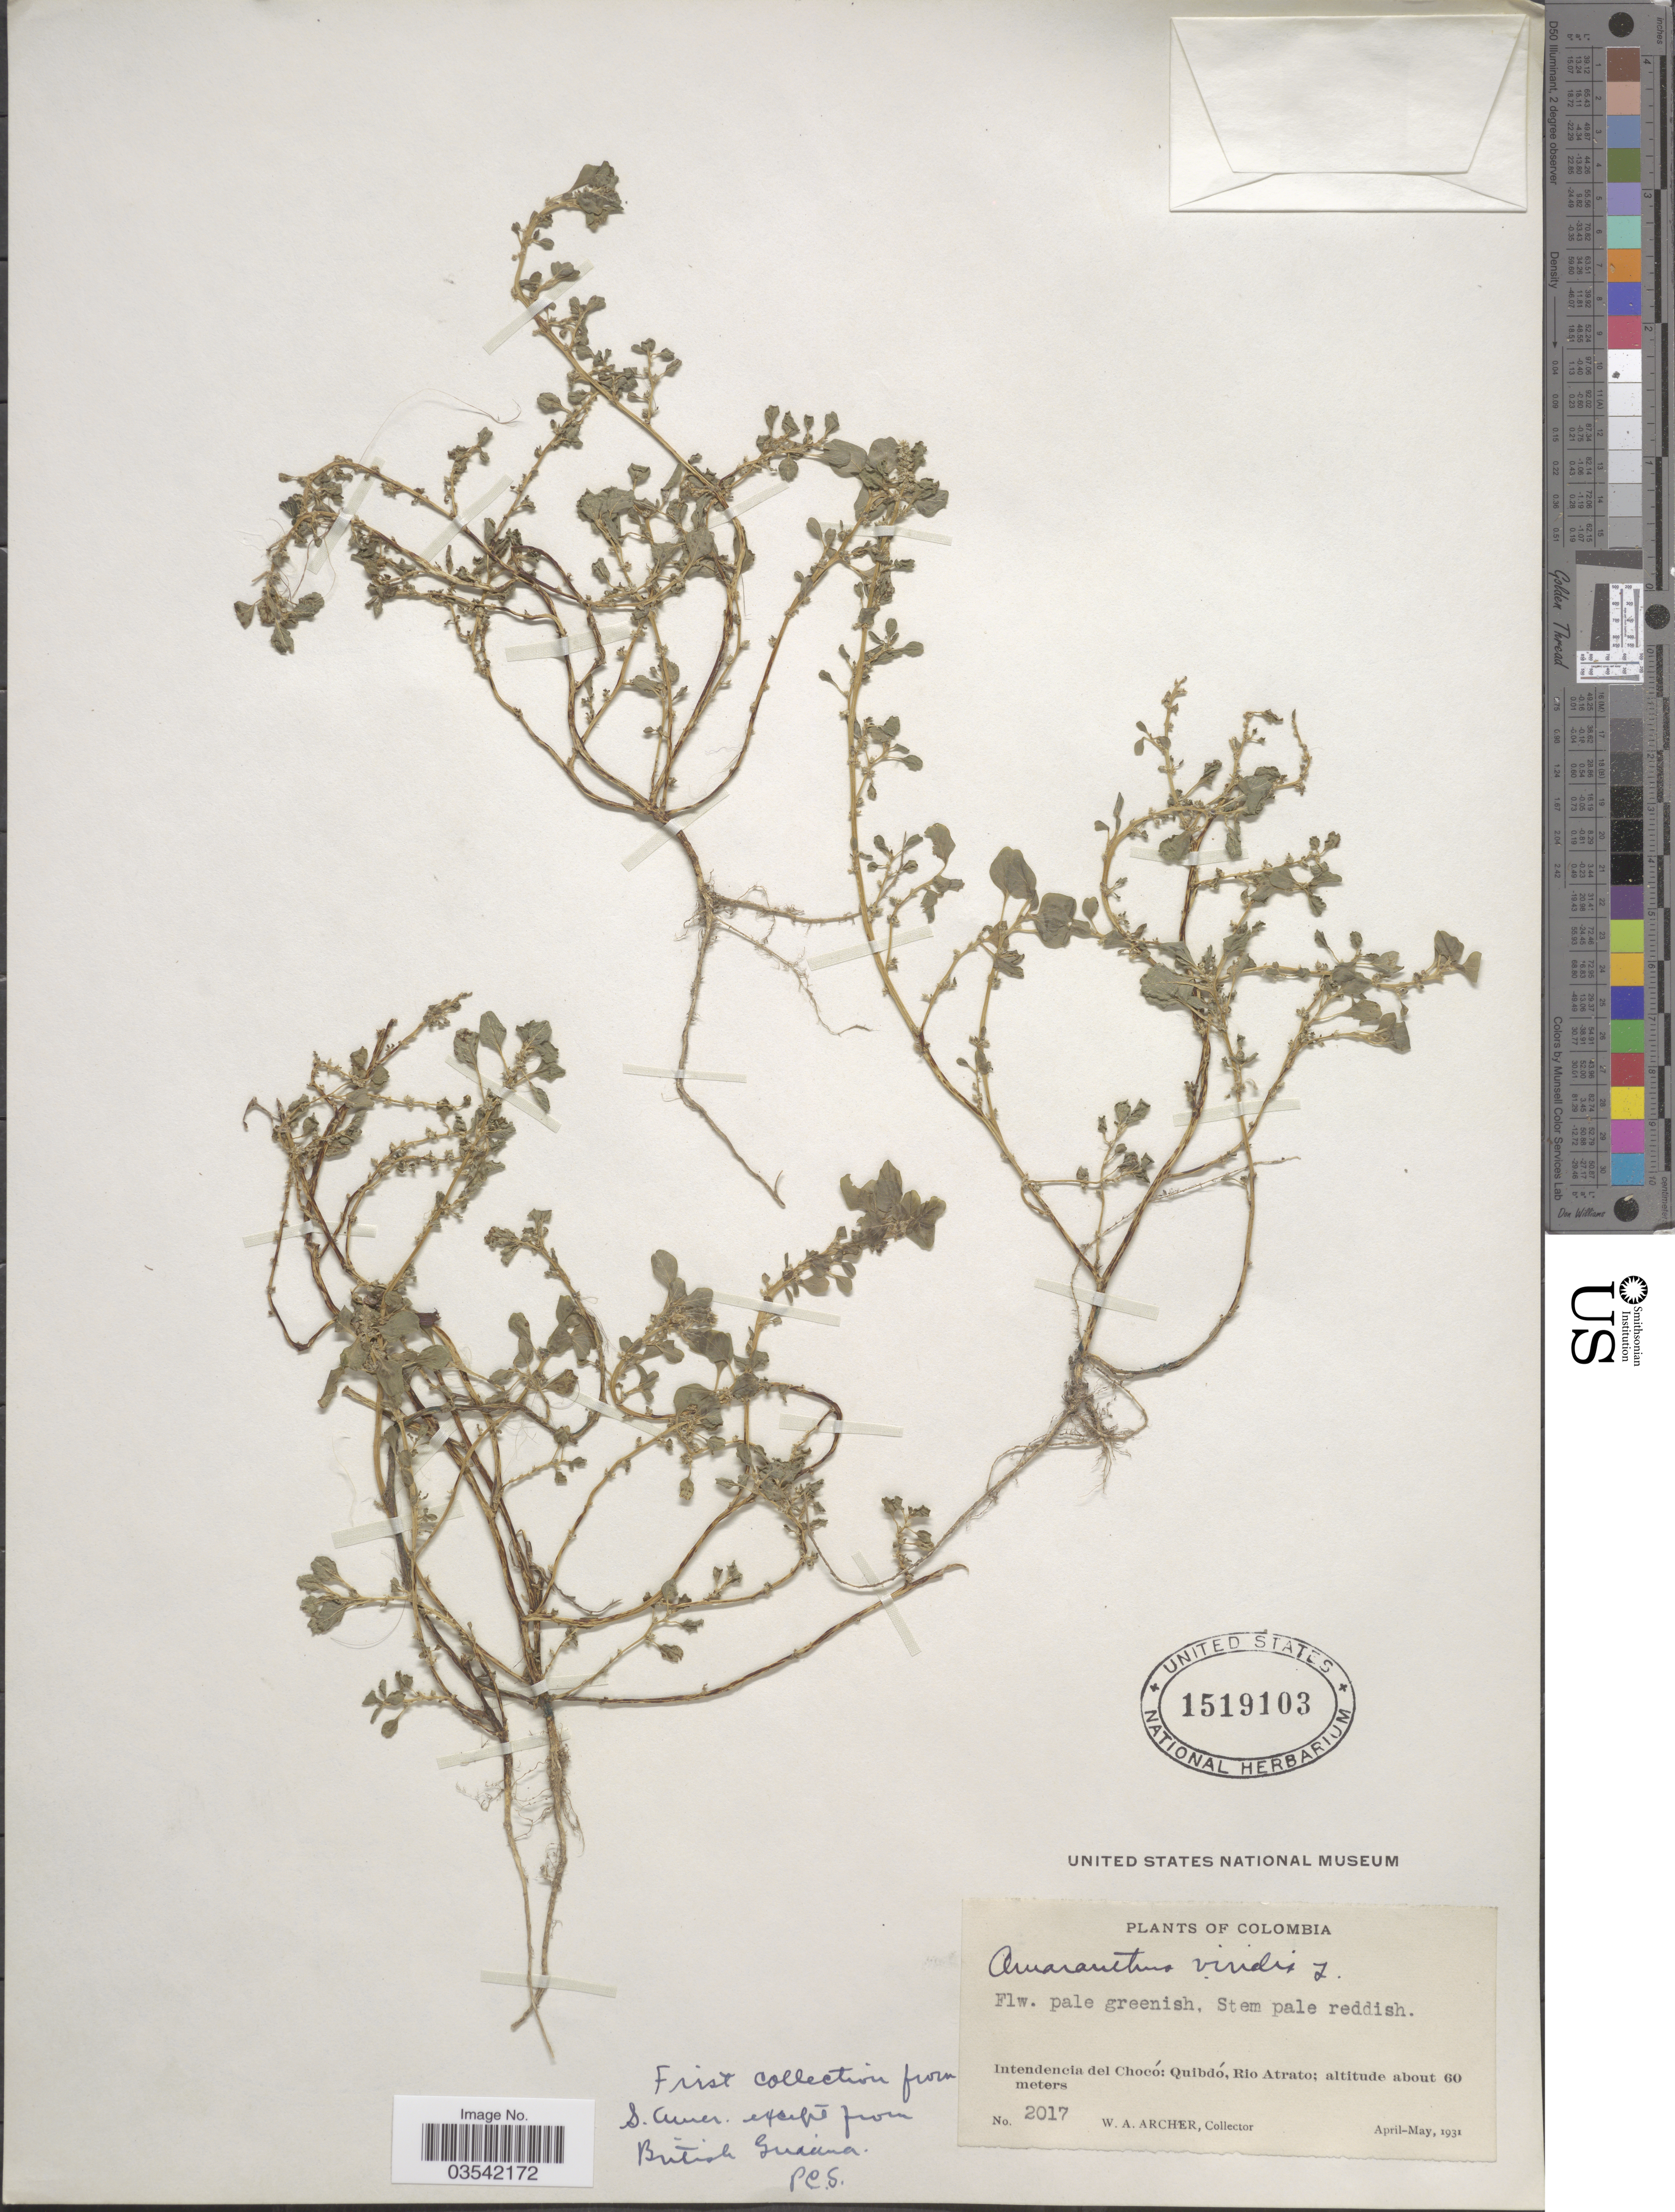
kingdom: Plantae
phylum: Tracheophyta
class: Magnoliopsida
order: Caryophyllales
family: Amaranthaceae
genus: Amaranthus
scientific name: Amaranthus viridis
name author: L.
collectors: W. Archer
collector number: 2017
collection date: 1931-04/1931-05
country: Colombia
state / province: Chocó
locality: Intendencia del Chocó: Quibdó, Rio Atrato.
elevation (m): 60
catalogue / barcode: US 1519103